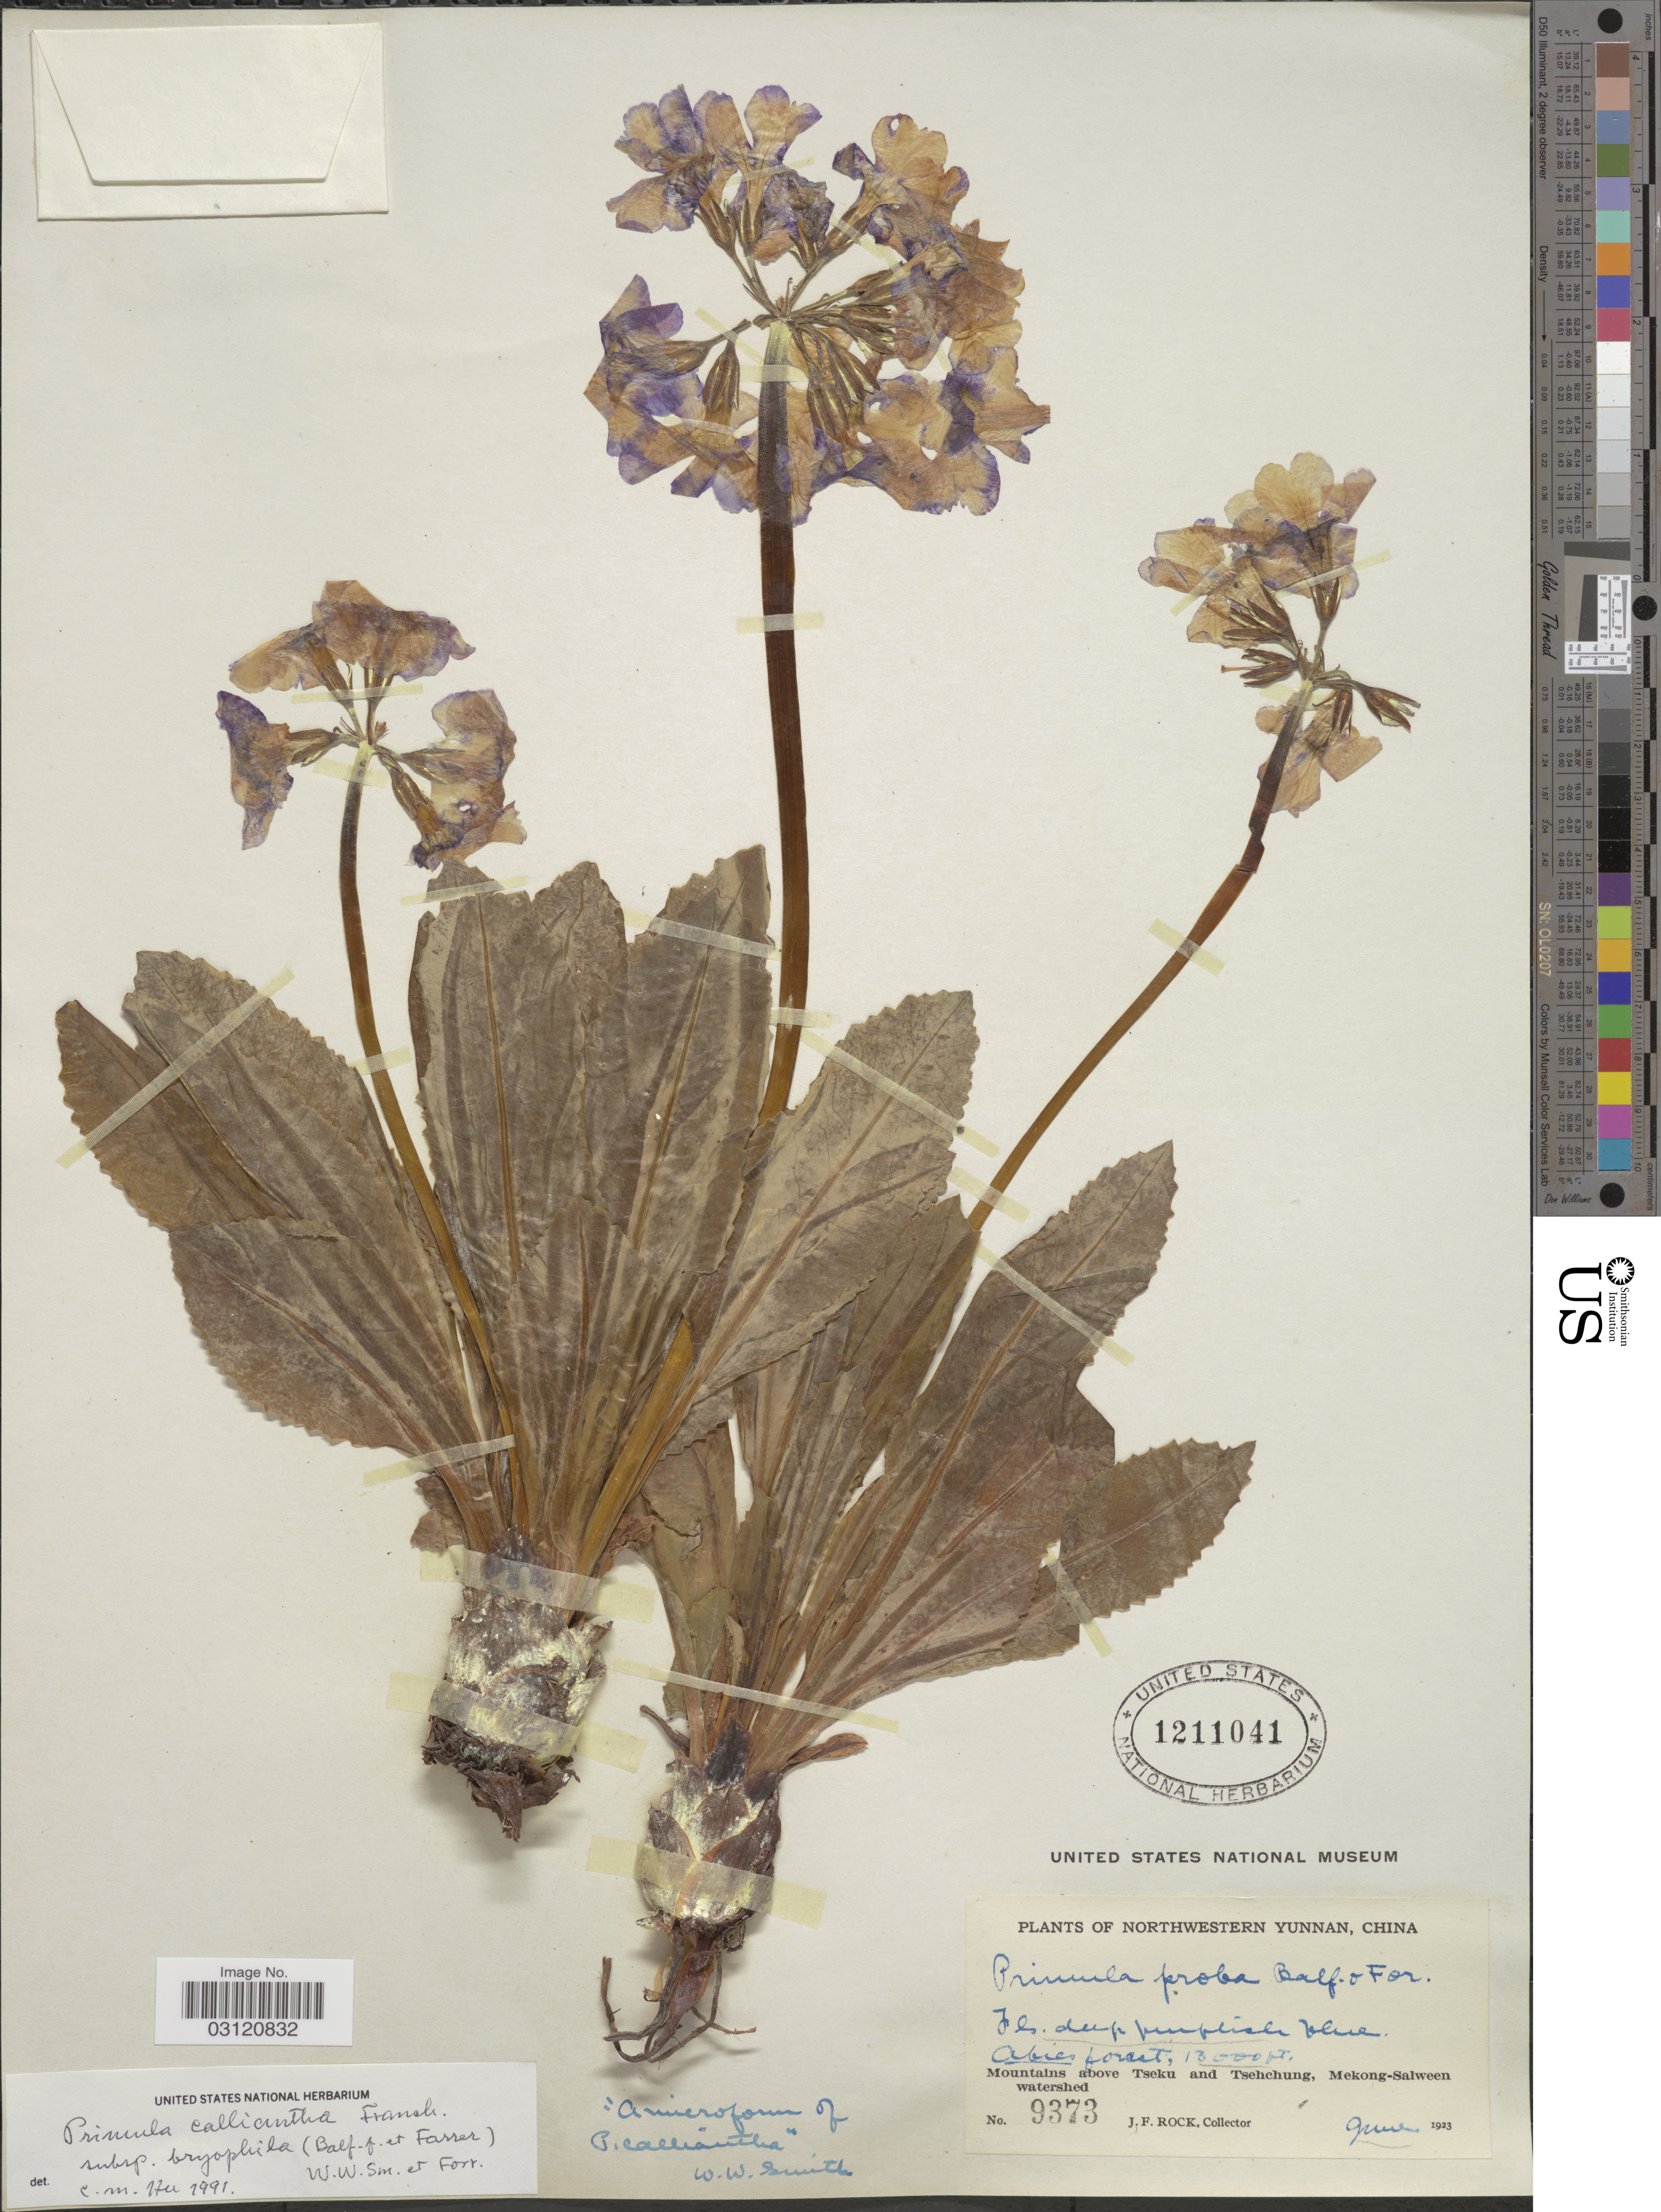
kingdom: Plantae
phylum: Tracheophyta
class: Magnoliopsida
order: Ericales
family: Primulaceae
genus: Primula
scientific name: Primula calliantha subsp. bryophila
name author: (Balf. f. & Farrer) W.W. Sm. & Forrest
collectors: J. Rock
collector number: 9373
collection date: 1923-06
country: China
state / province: Yunnan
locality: Northwestern Yunnan. Abies forest. Mountains above Tseku and Tsechung, Mekong-Salween watershed.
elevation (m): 3962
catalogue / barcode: US 1211041